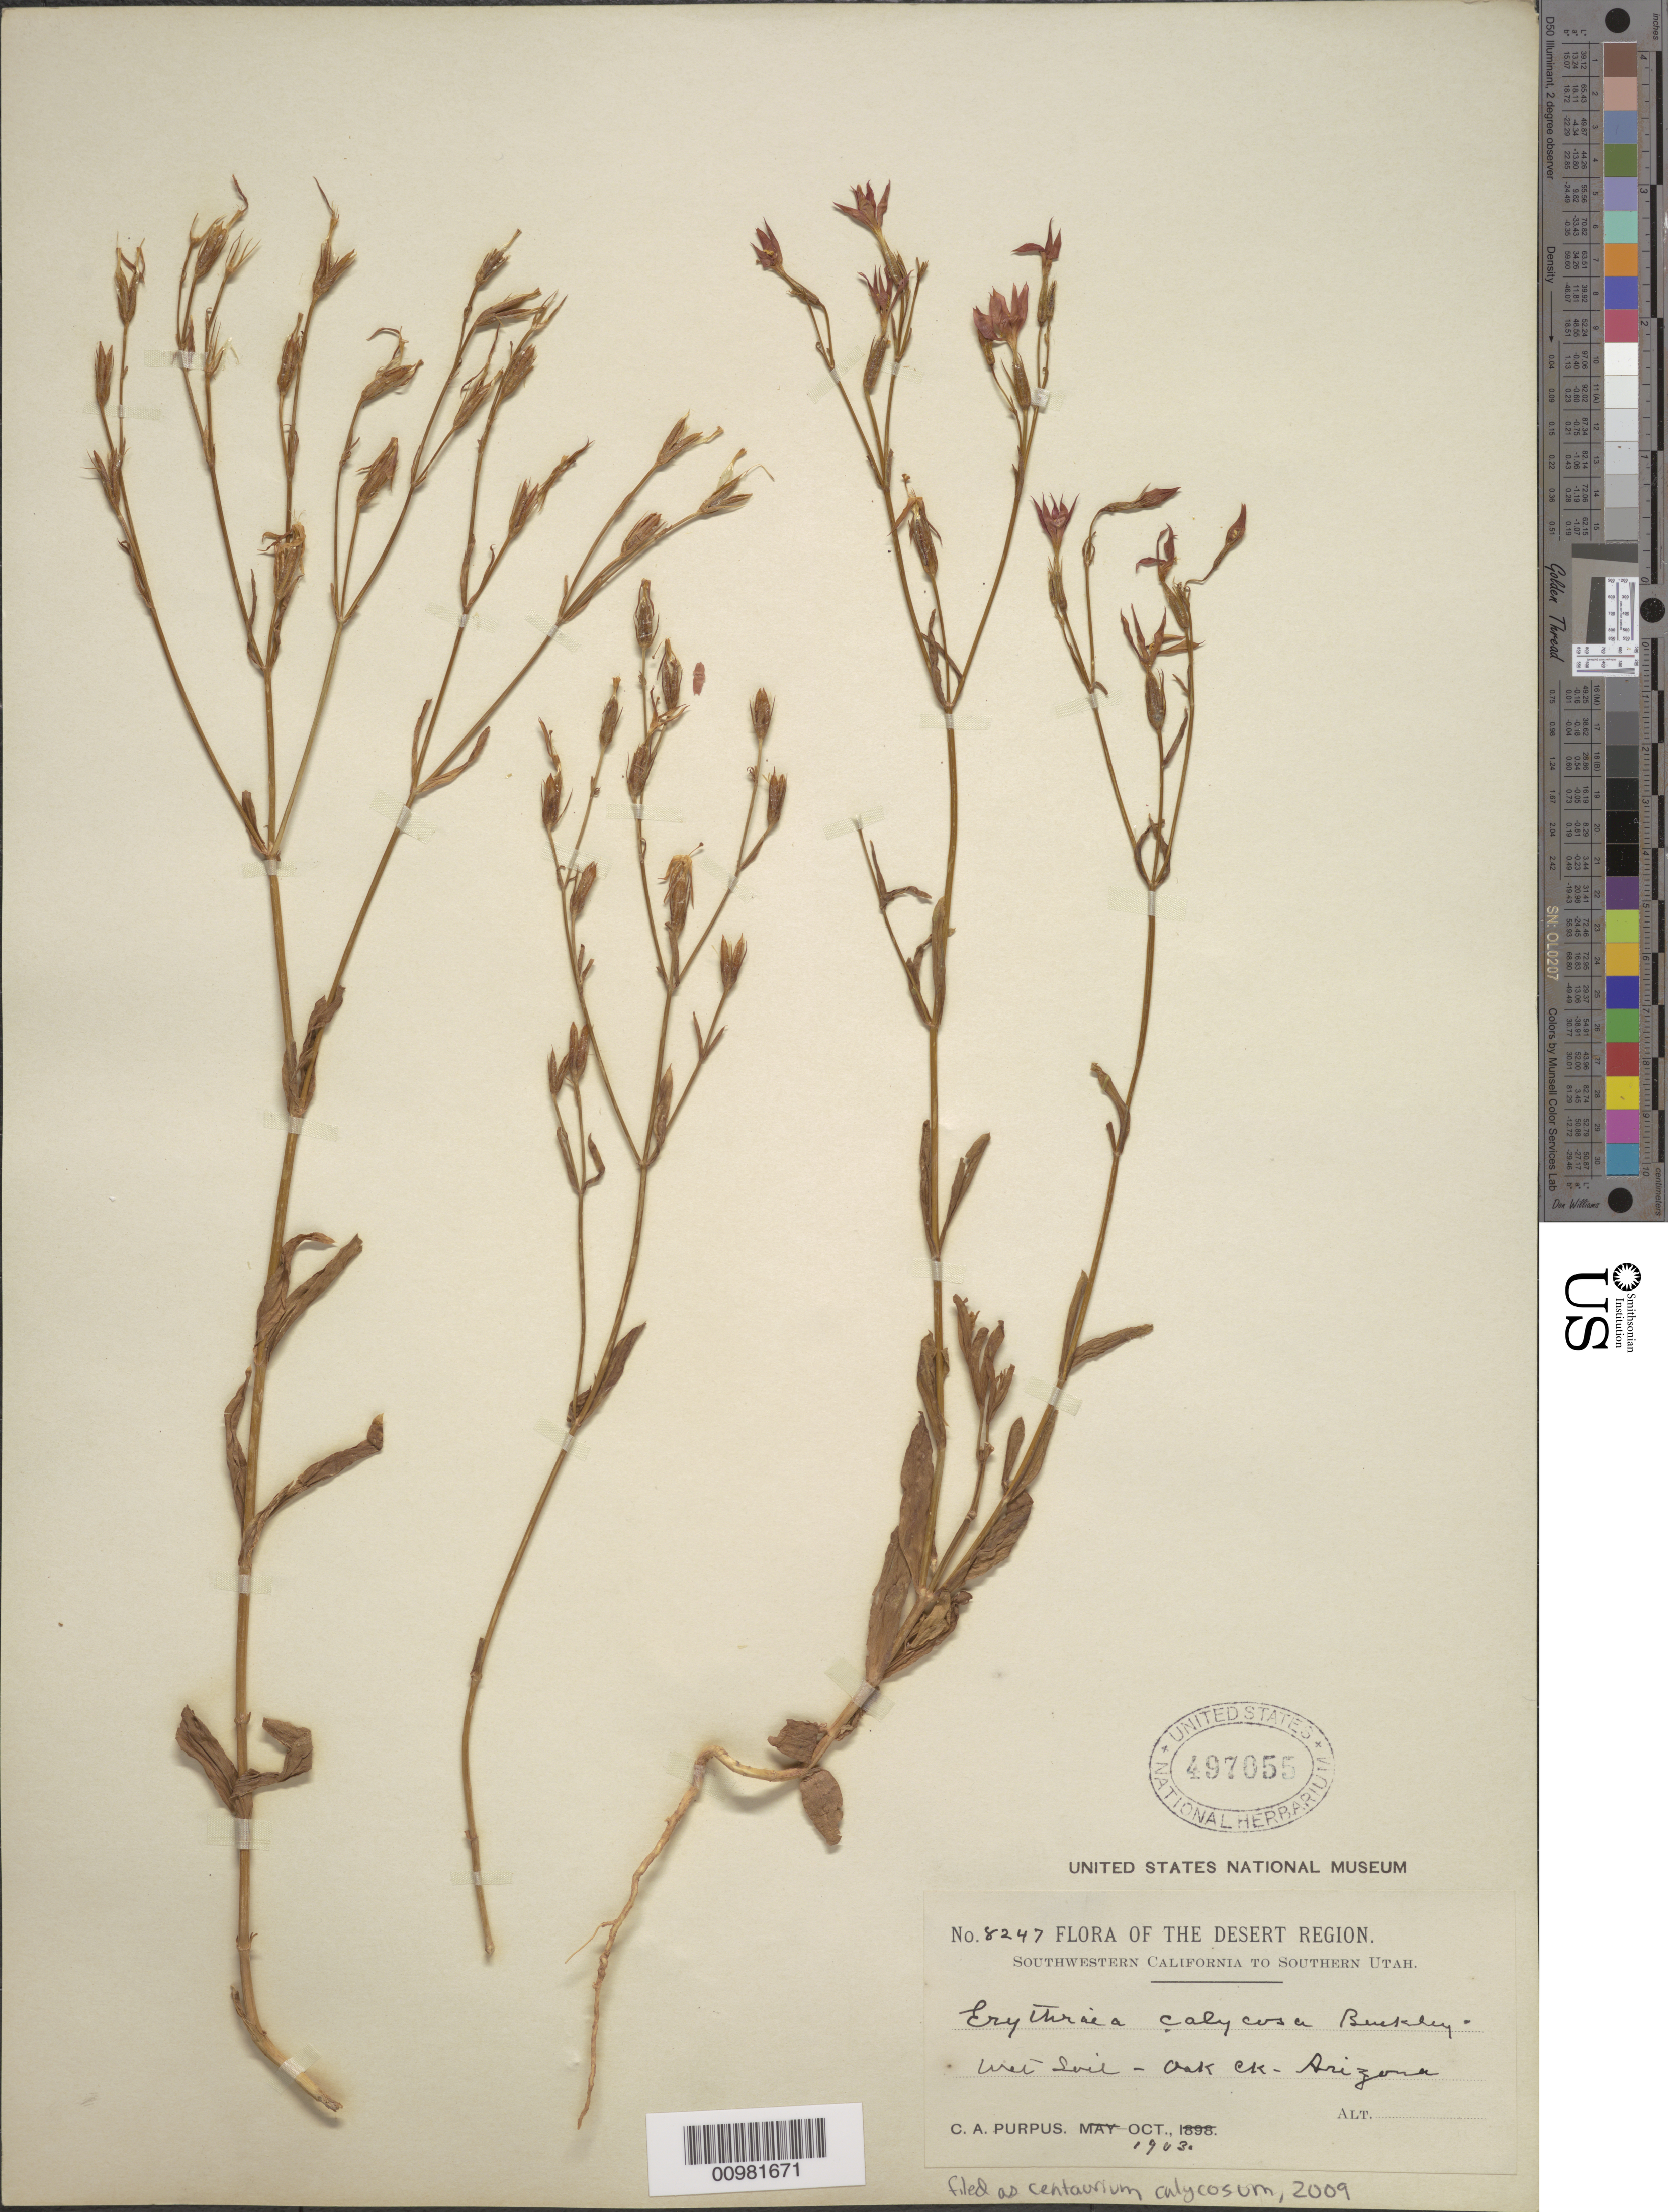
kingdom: Plantae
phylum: Tracheophyta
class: Magnoliopsida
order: Gentianales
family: Gentianaceae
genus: Centaurium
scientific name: Centaurium calycosum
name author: (Buckley) Buckley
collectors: C. A. Purpus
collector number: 8247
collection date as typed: Oct 1903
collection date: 1903-10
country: United States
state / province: Arizona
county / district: Yavapai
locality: Oak Creek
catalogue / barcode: US 497055